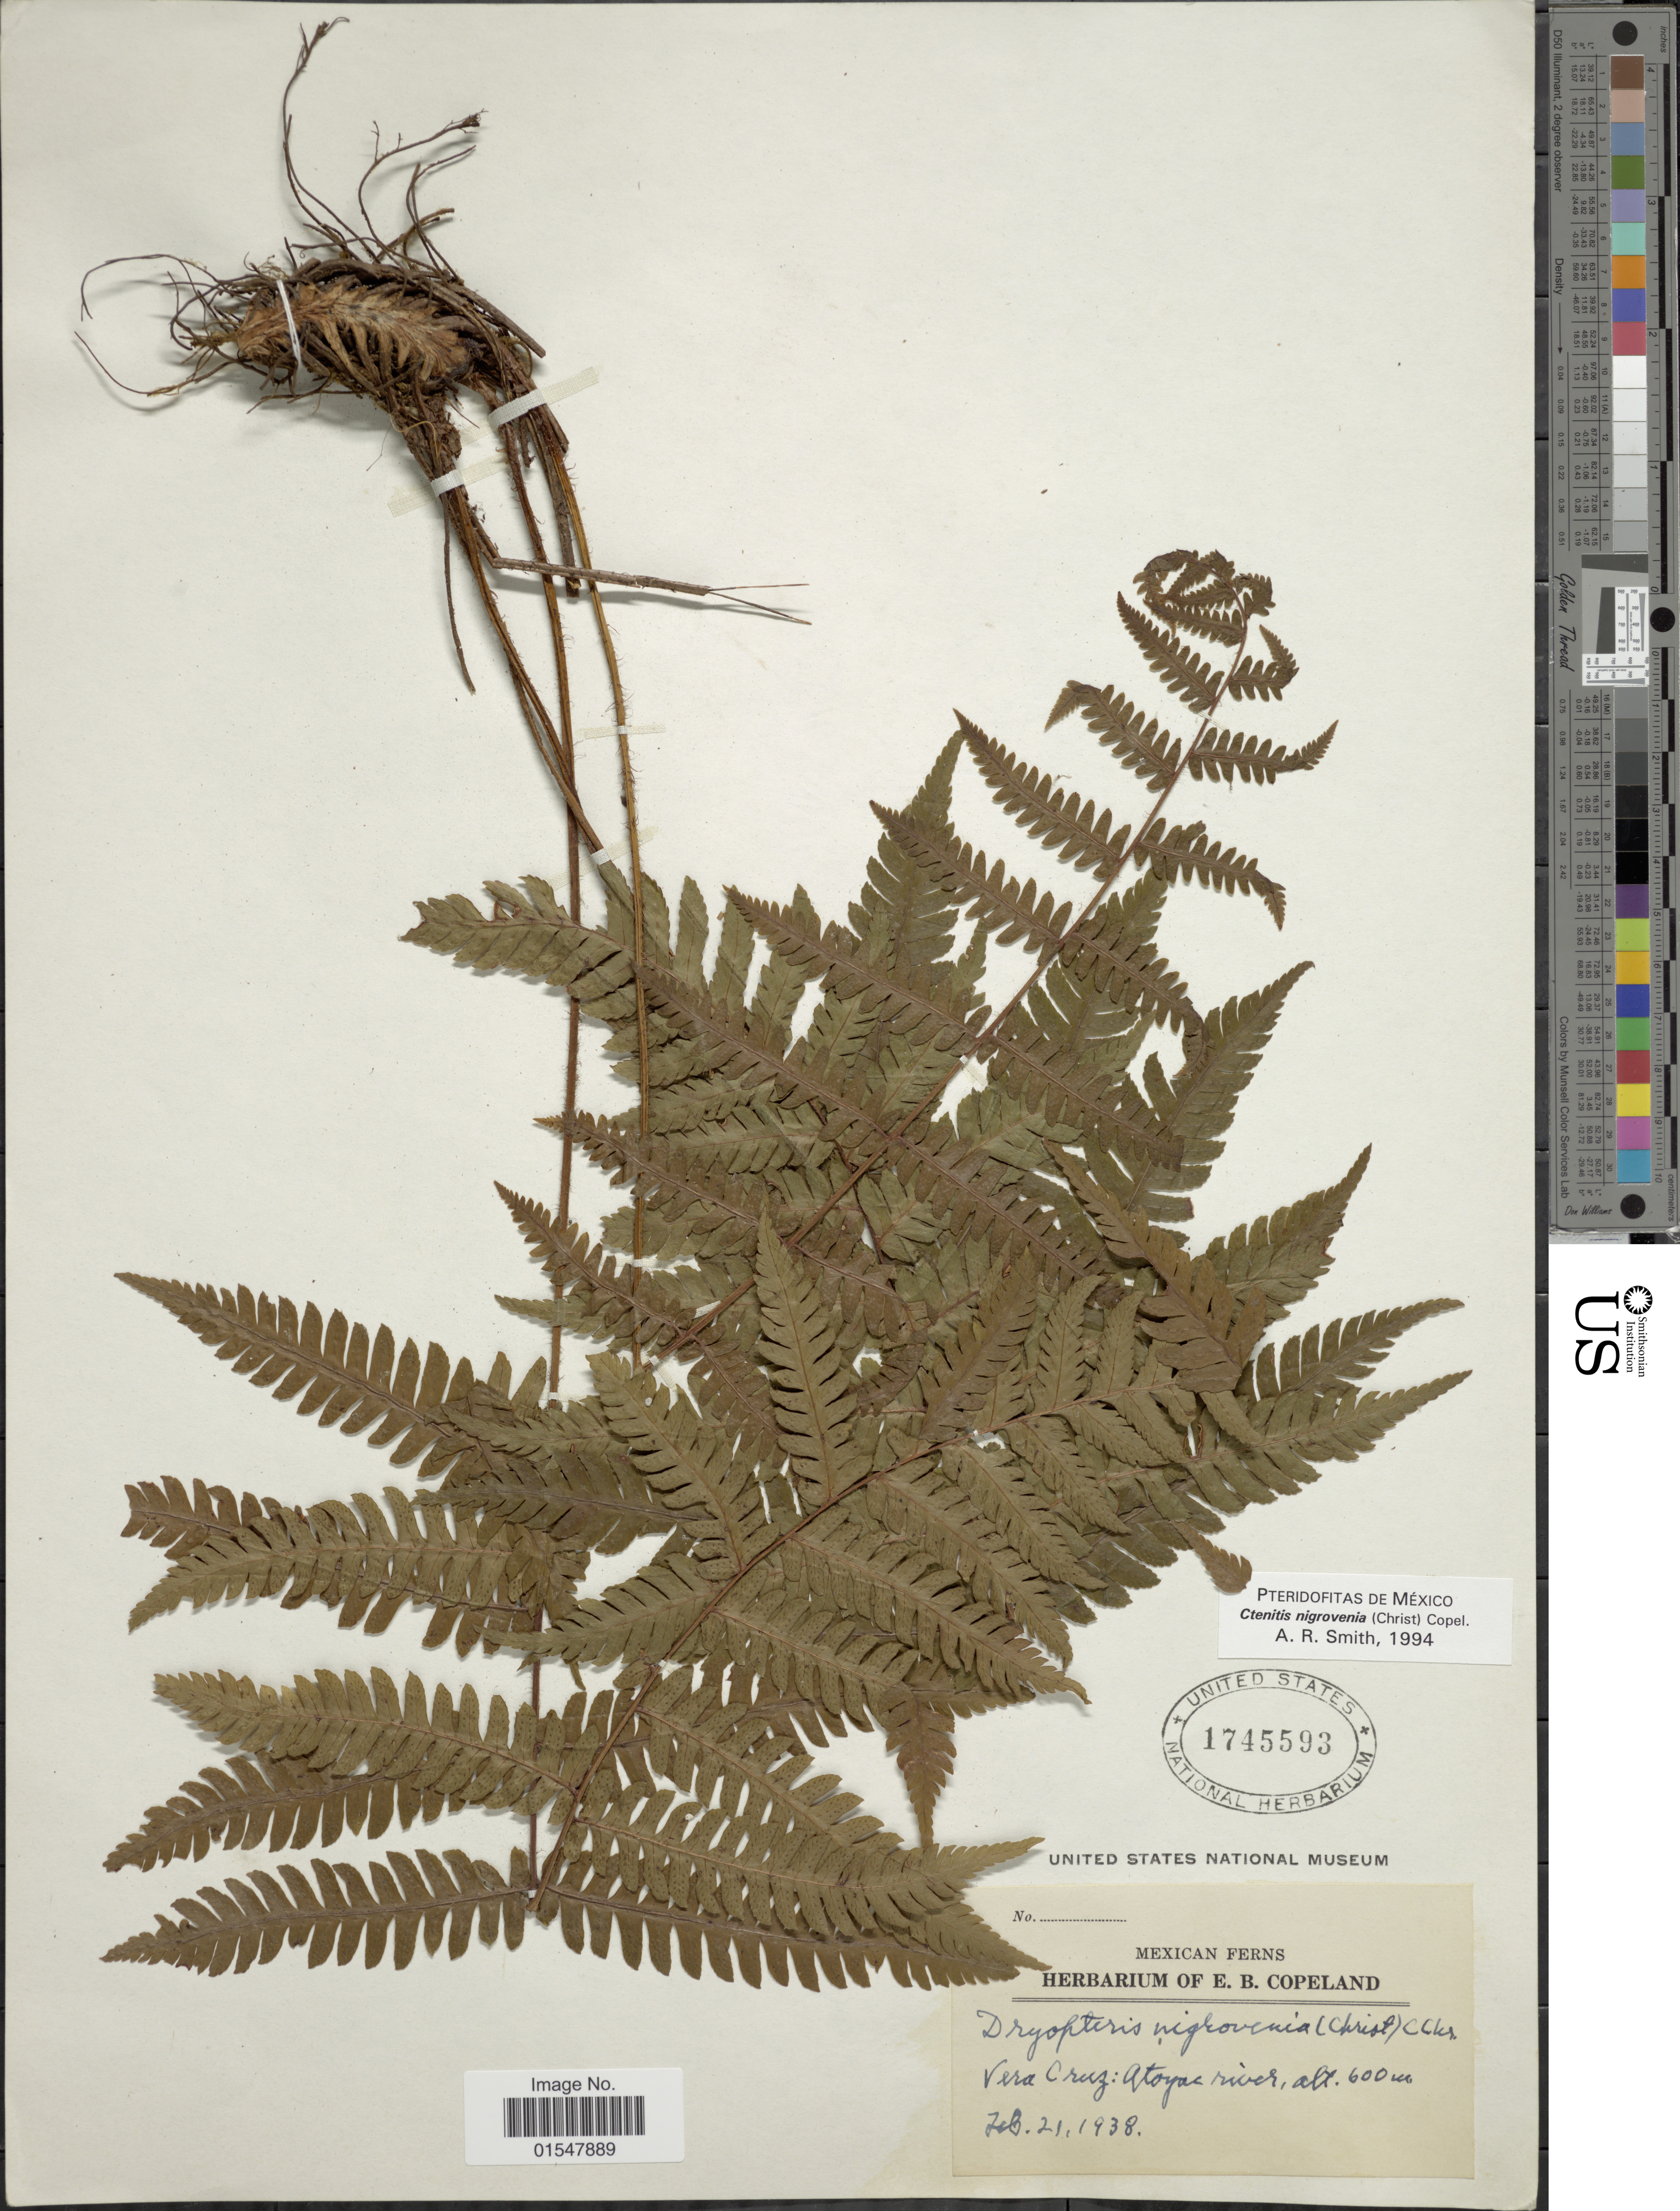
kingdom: Plantae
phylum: Tracheophyta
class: Polypodiopsida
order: Polypodiales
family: Dryopteridaceae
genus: Ctenitis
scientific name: Ctenitis nigrovenia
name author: (Christ) Copel.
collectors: ex herb. E. B. Copeland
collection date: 1938-02-21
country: Mexico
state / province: Veracruz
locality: Vera Cruz: Atoyac river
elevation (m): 600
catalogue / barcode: US 1745593